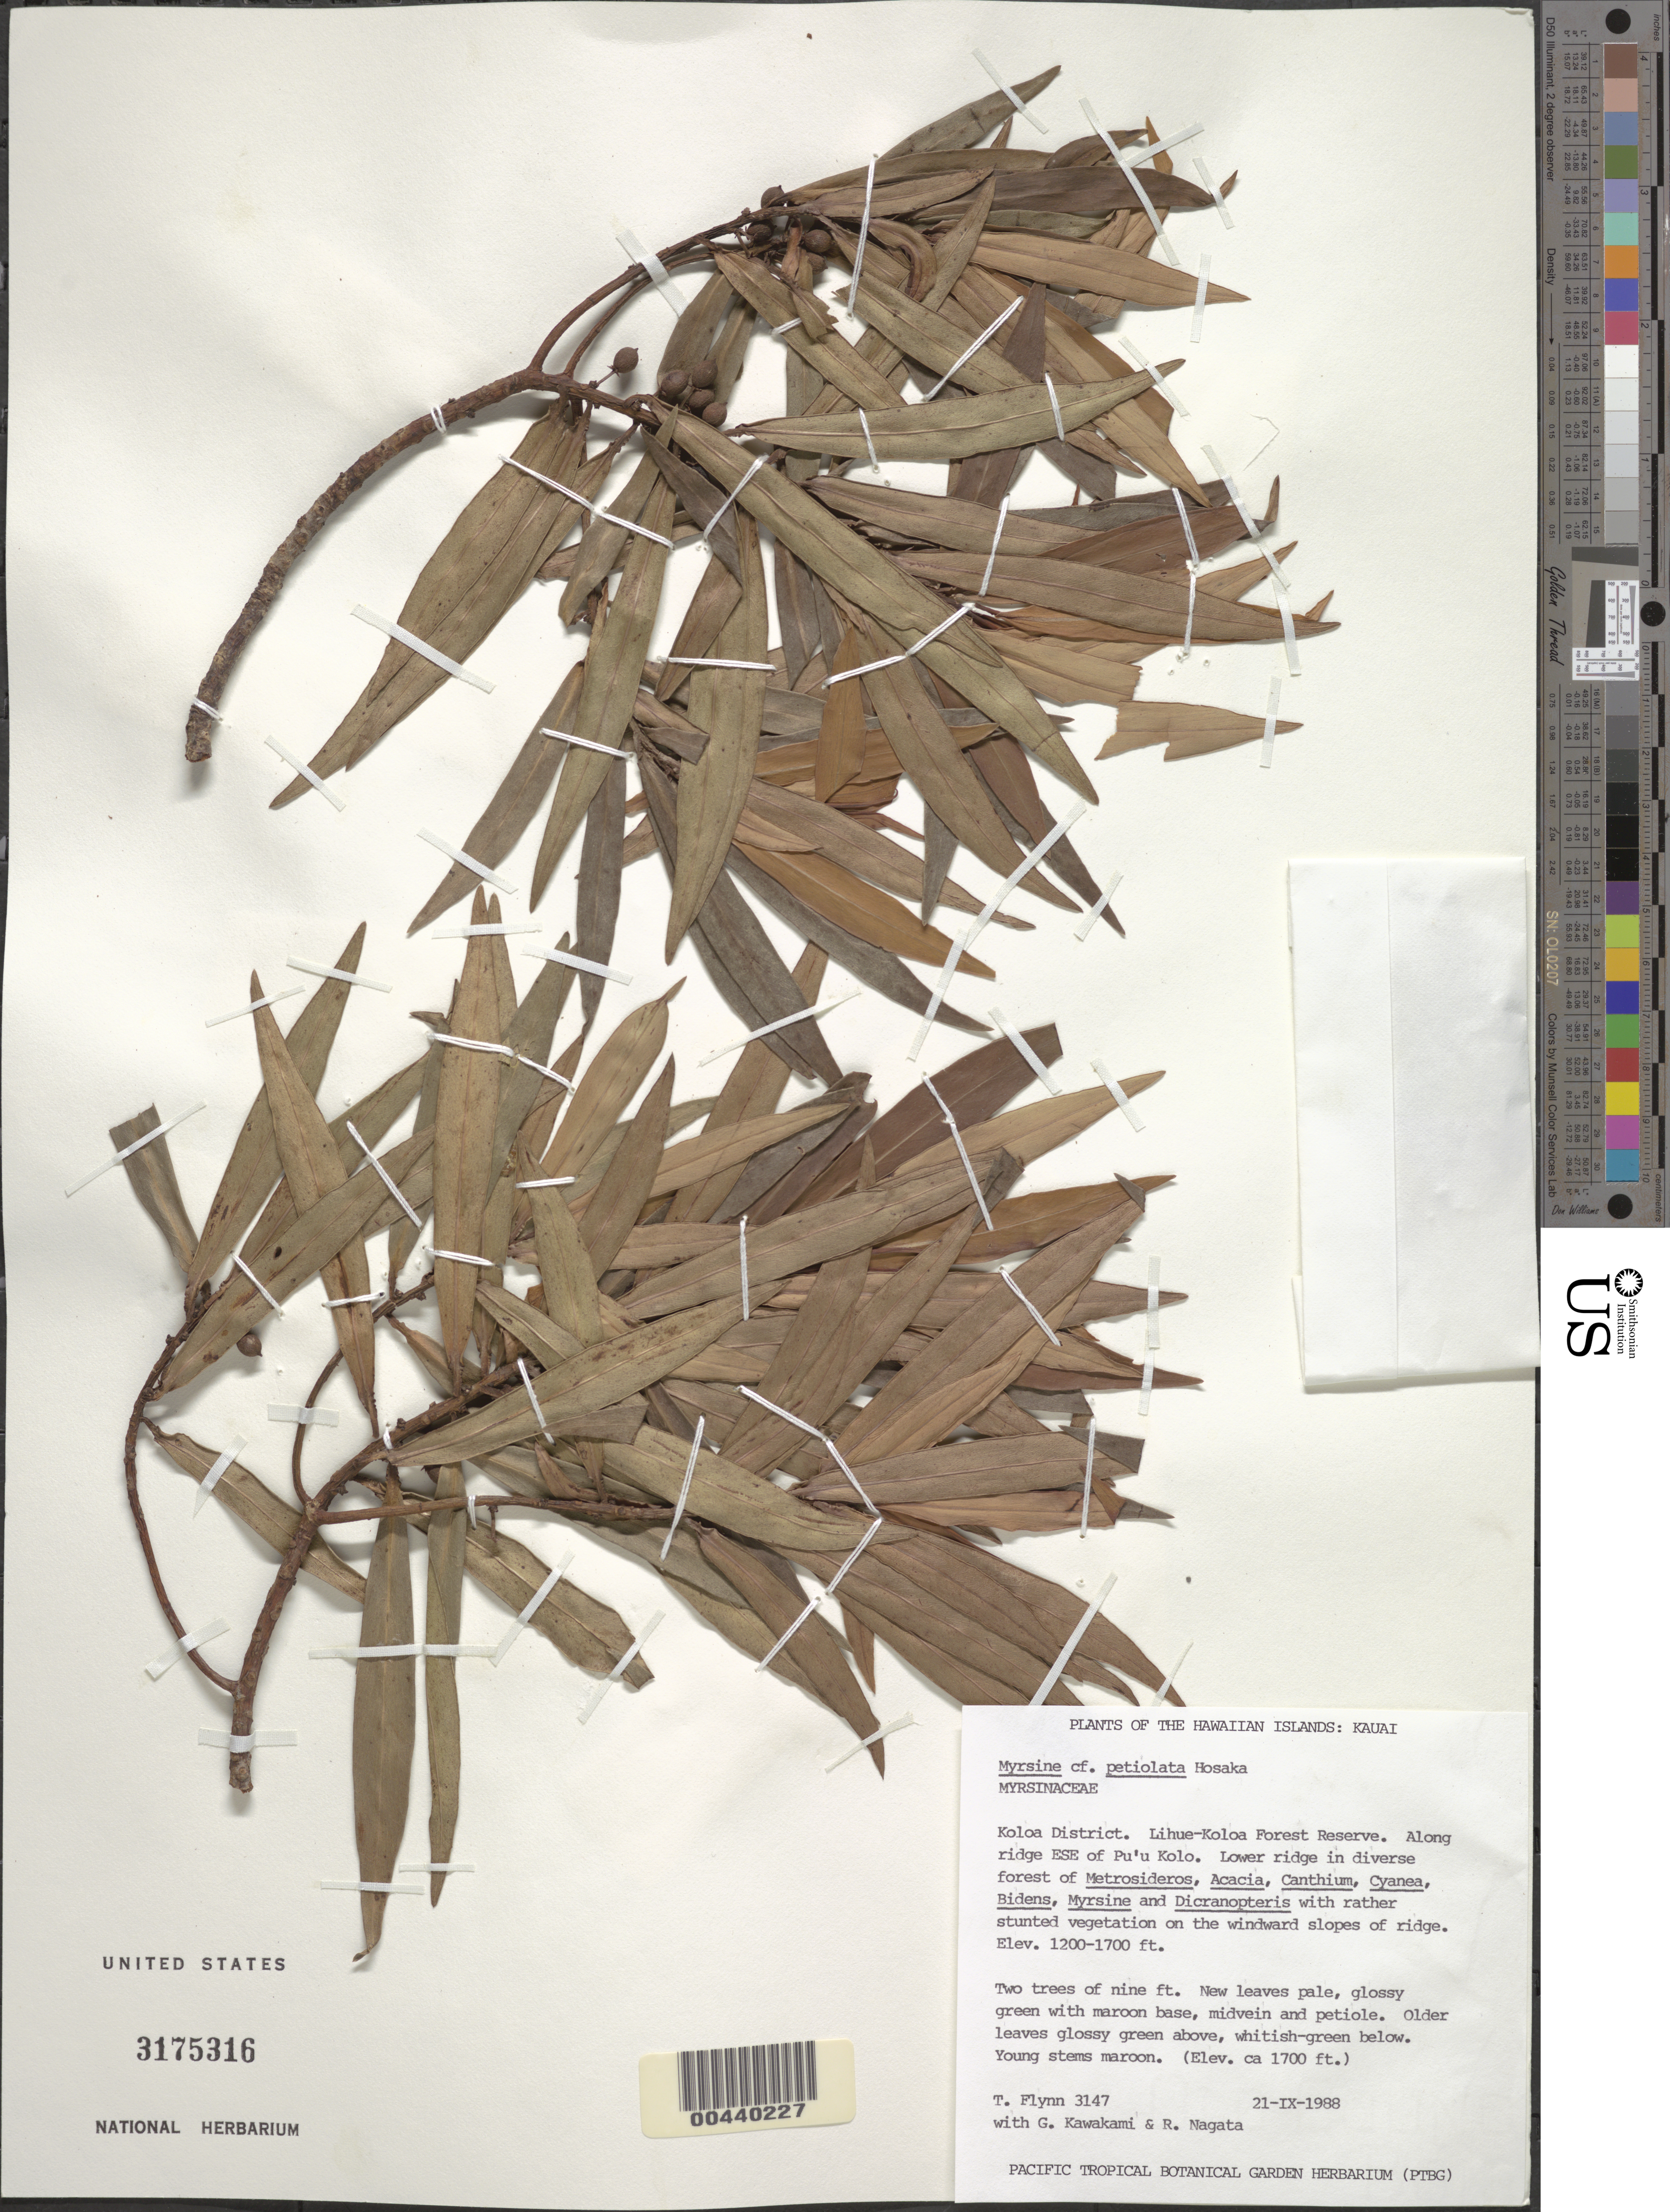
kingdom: Plantae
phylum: Tracheophyta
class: Magnoliopsida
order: Ericales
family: Primulaceae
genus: Myrsine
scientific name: Myrsine petiolata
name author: Hosaka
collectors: T. W. Flynn, G. Kawakami & R. Nagata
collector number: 3147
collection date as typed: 21 Sep 1988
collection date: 1988-09-21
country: United States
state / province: Hawaii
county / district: Kauai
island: Kaua'i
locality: Koloa District. Lihue-Koloa Forest Reserve. Along ridge ESE of Pu'u Kolo. Lower ridge, windward slopes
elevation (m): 366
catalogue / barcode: US 3175316